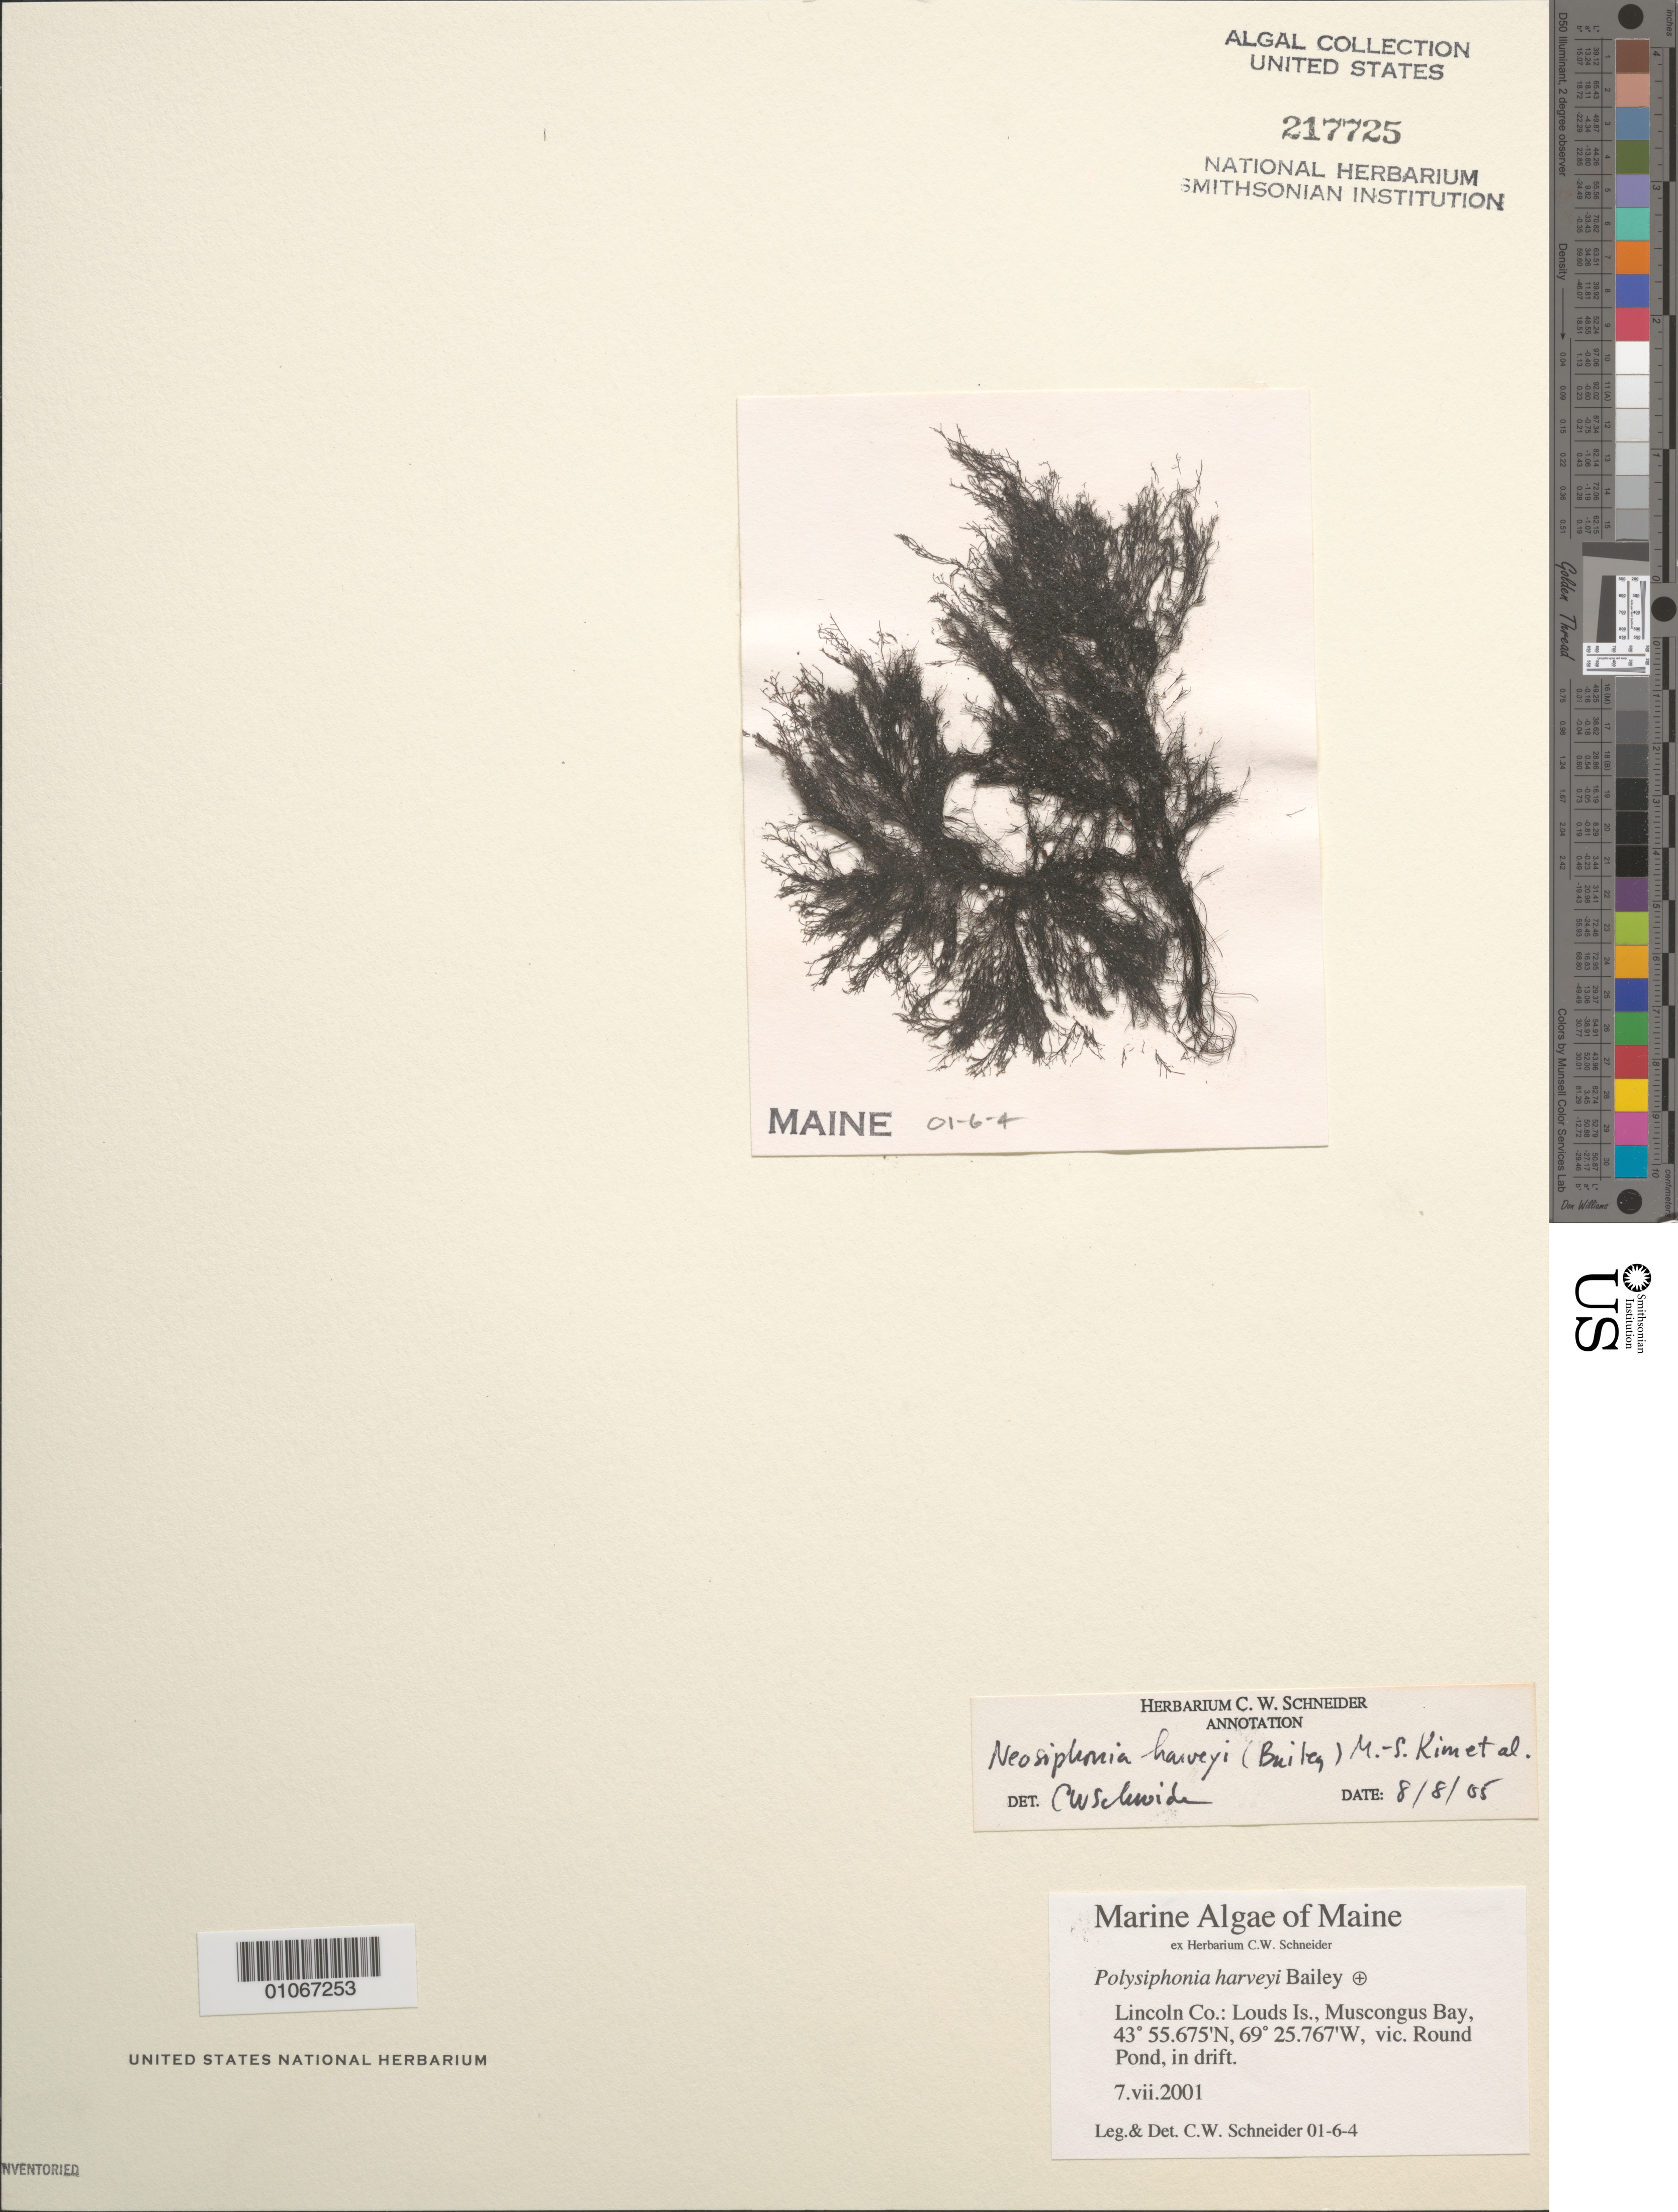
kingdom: Plantae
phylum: Rhodophyta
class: Florideophyceae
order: Ceramiales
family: Rhodomelaceae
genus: Melanothamnus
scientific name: Melanothamnus harveyi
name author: (Bailey) Diaz-Tapia & C.A. Maggs in Diaz-Tapia et al.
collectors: C. W. Schneider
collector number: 01-6-4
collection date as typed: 07 Jul 2001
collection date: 2001-07-07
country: United States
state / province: Maine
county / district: Lincoln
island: Louds Island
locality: Muscongus Bay, vicinity of Round Pond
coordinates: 43 55.675'N, 69 25.767'W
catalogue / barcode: US 217725